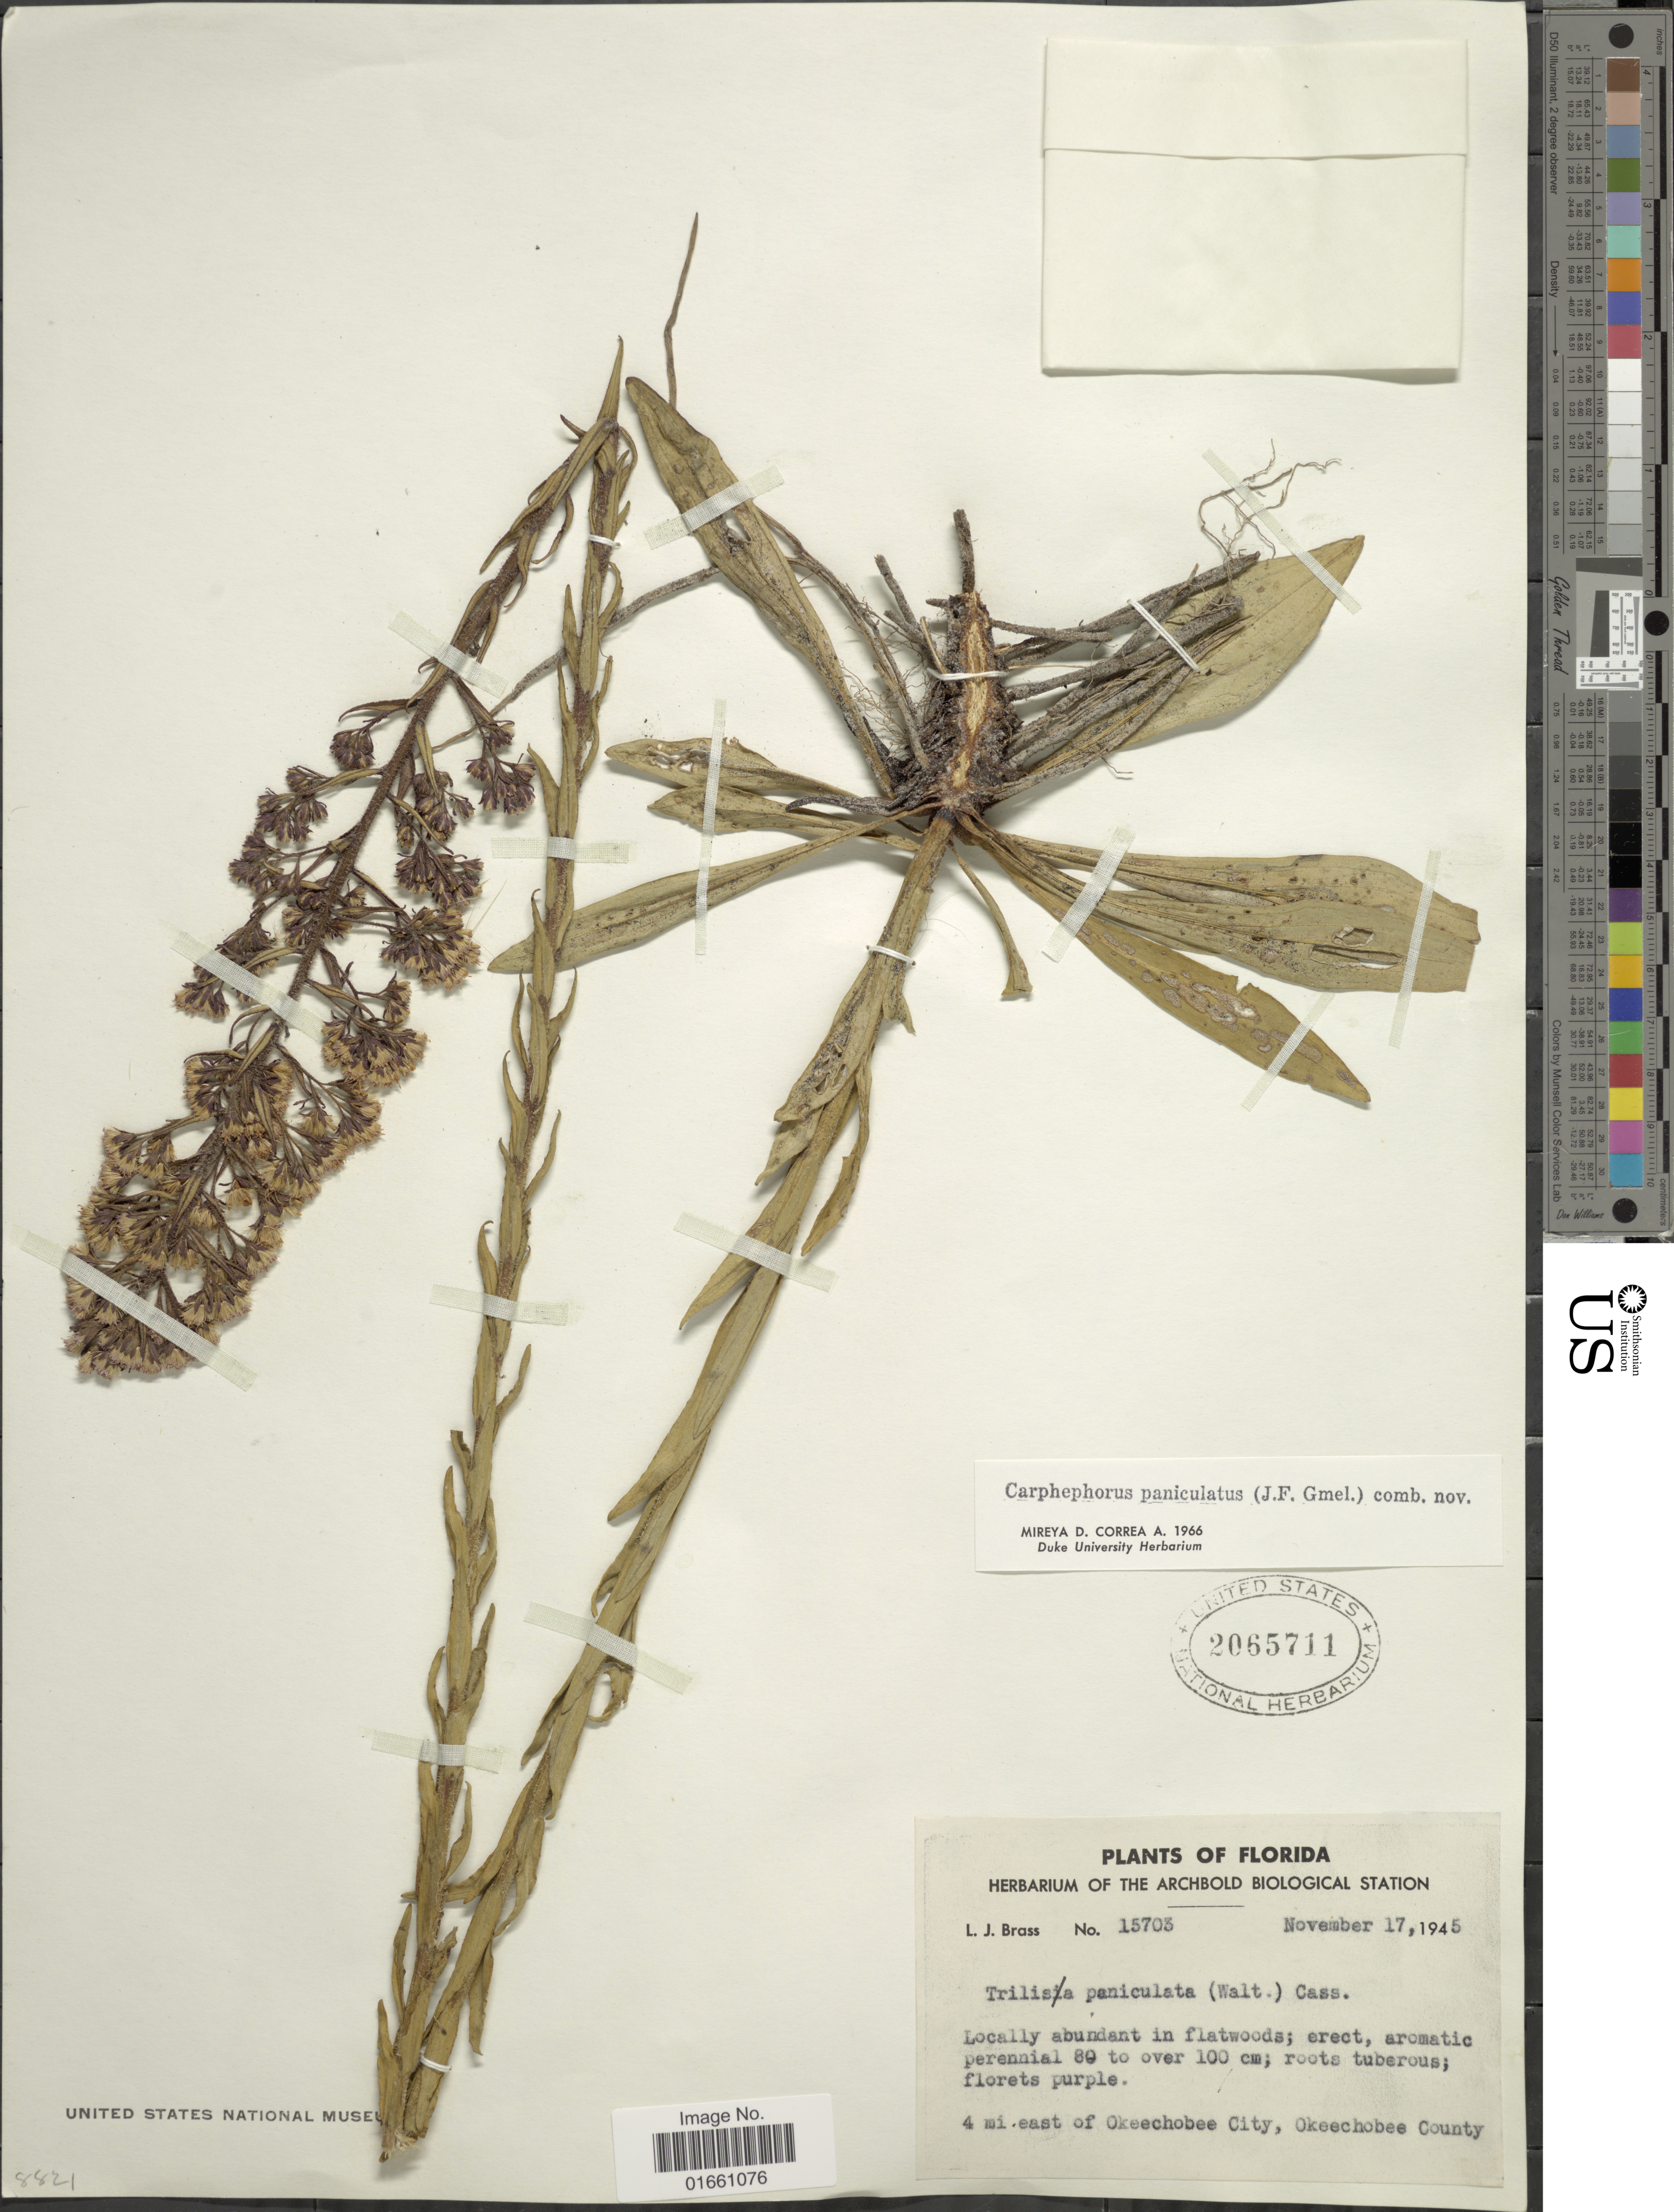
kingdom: Plantae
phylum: Tracheophyta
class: Magnoliopsida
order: Asterales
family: Asteraceae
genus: Trilisa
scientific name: Trilisa paniculata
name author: (J.F. Gmel.) Cass.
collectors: L. J. Brass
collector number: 15703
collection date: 1945-11-17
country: United States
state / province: Florida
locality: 4 mi east of Okeechobee City, Okeechobee County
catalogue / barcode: US 2065711